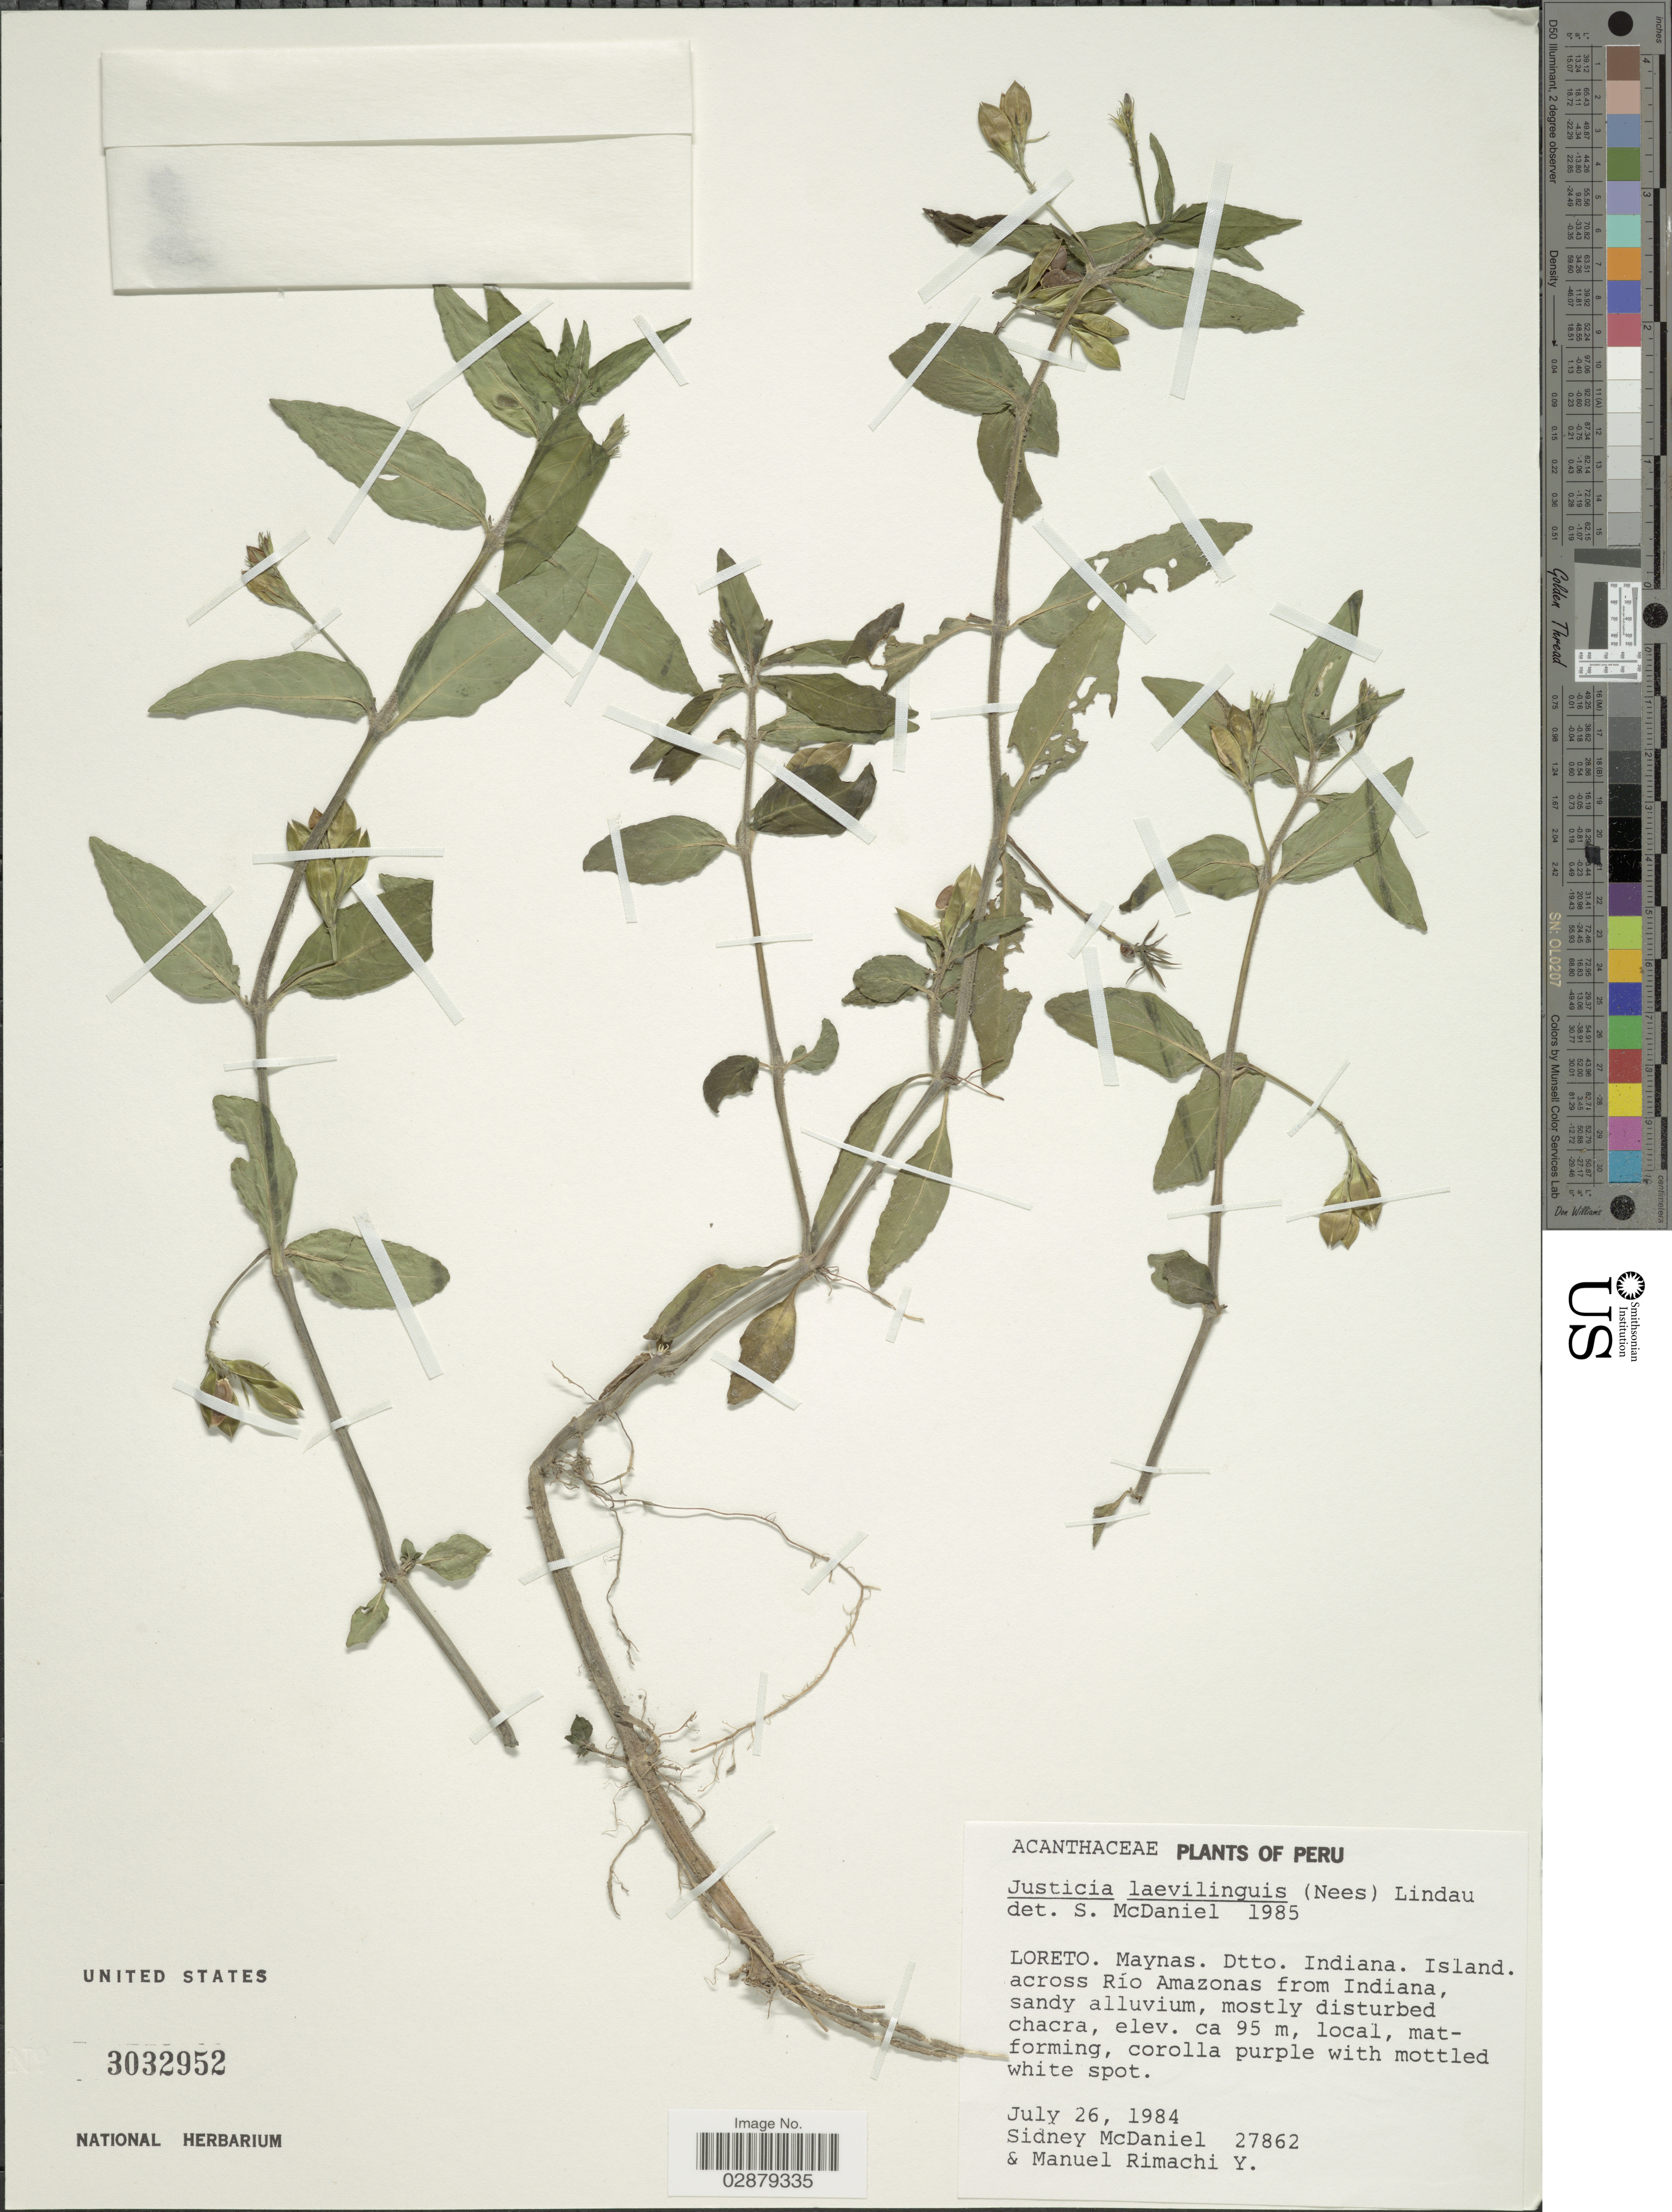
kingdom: Plantae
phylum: Tracheophyta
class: Magnoliopsida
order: Lamiales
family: Acanthaceae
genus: Justicia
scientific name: Justicia laevilinguis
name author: (Nees) Lindau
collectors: S. McDaniel & M. Rimachi Y.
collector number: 27862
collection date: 1984-07-26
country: Peru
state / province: Loreto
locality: Maynas. Dtto. Indiana. Island across Río Amazonas from Indiana.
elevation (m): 95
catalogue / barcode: US 3032952